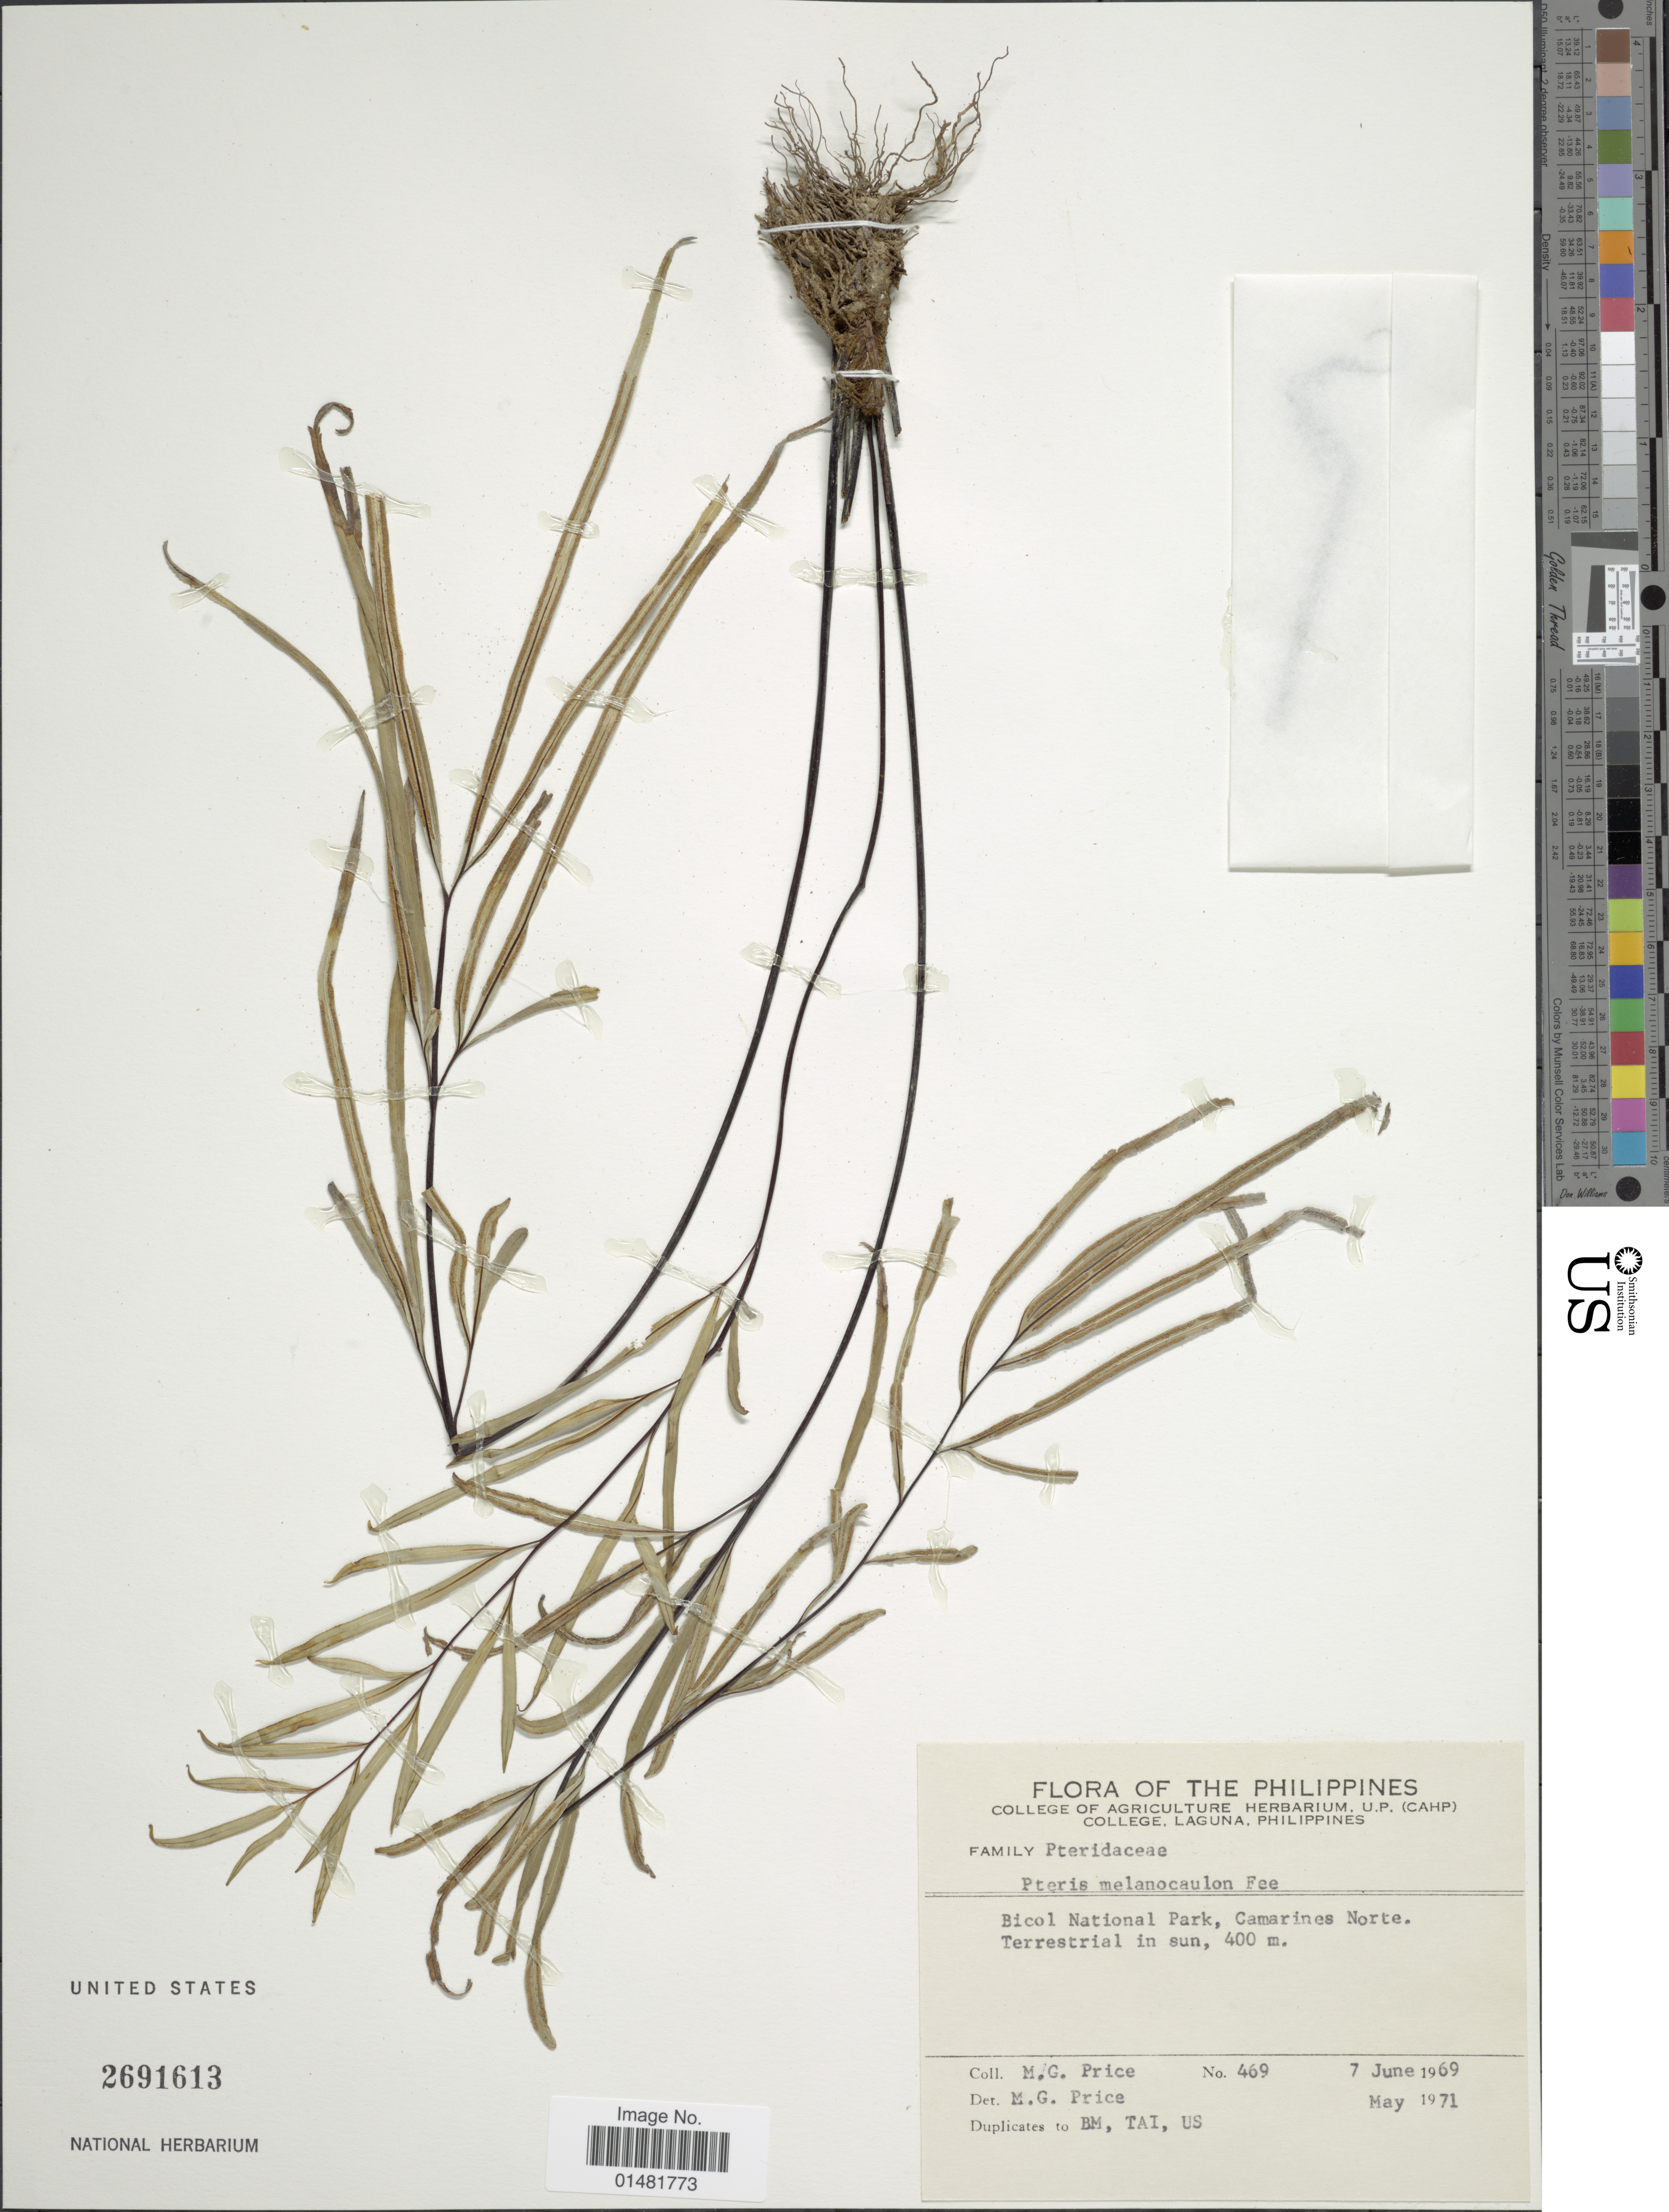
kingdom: Plantae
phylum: Tracheophyta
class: Polypodiopsida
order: Polypodiales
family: Pteridaceae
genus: Pteris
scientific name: Pteris melanocaulon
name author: Fée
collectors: M. G. Price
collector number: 469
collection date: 1969-06-07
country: Philippines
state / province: Bicol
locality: Bicol National Park, Camarines Norte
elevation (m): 400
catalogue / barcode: US 2691613